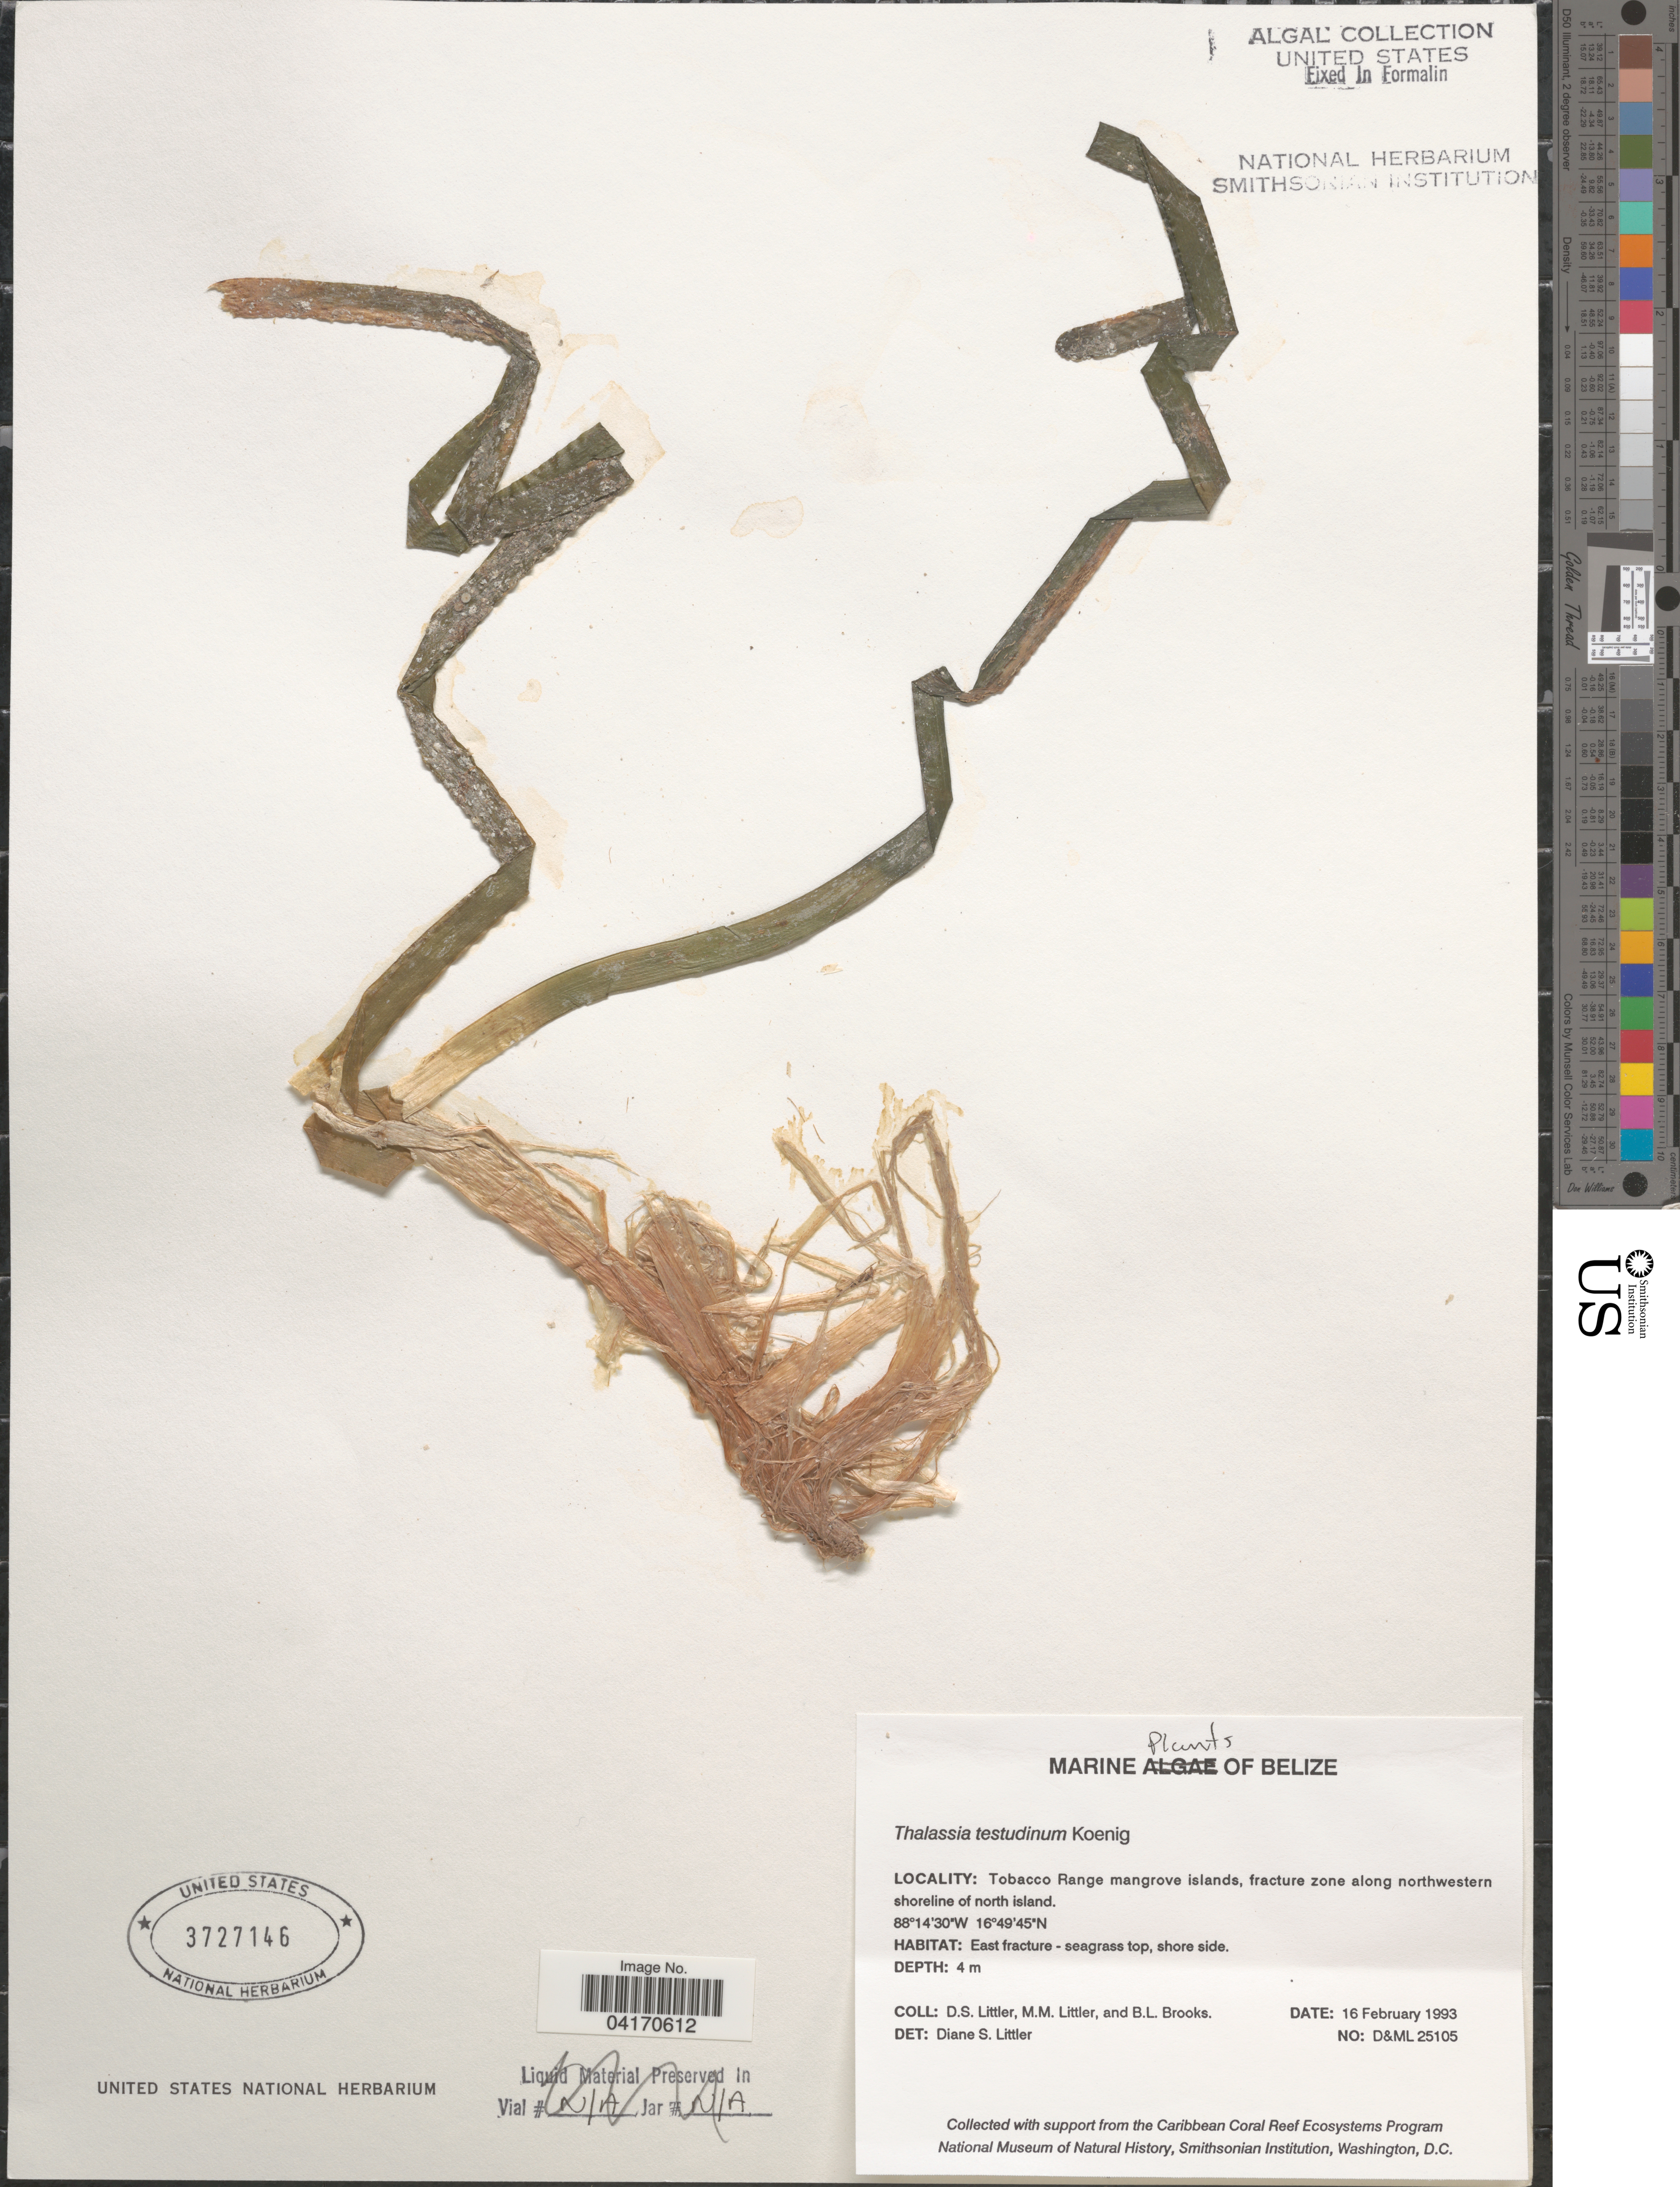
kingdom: Plantae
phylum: Tracheophyta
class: Liliopsida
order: Alismatales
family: Hydrocharitaceae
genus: Thalassia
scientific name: Thalassia testudinum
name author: Banks & Sol. ex K.D. Koenig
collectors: D. S. Littler & B. Brooks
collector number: D&ML 25105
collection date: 1993-02-16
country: Belize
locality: Tobacco Range mangrove islands, fracture zone along northwestern shoreline of north island.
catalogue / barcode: US 3727146